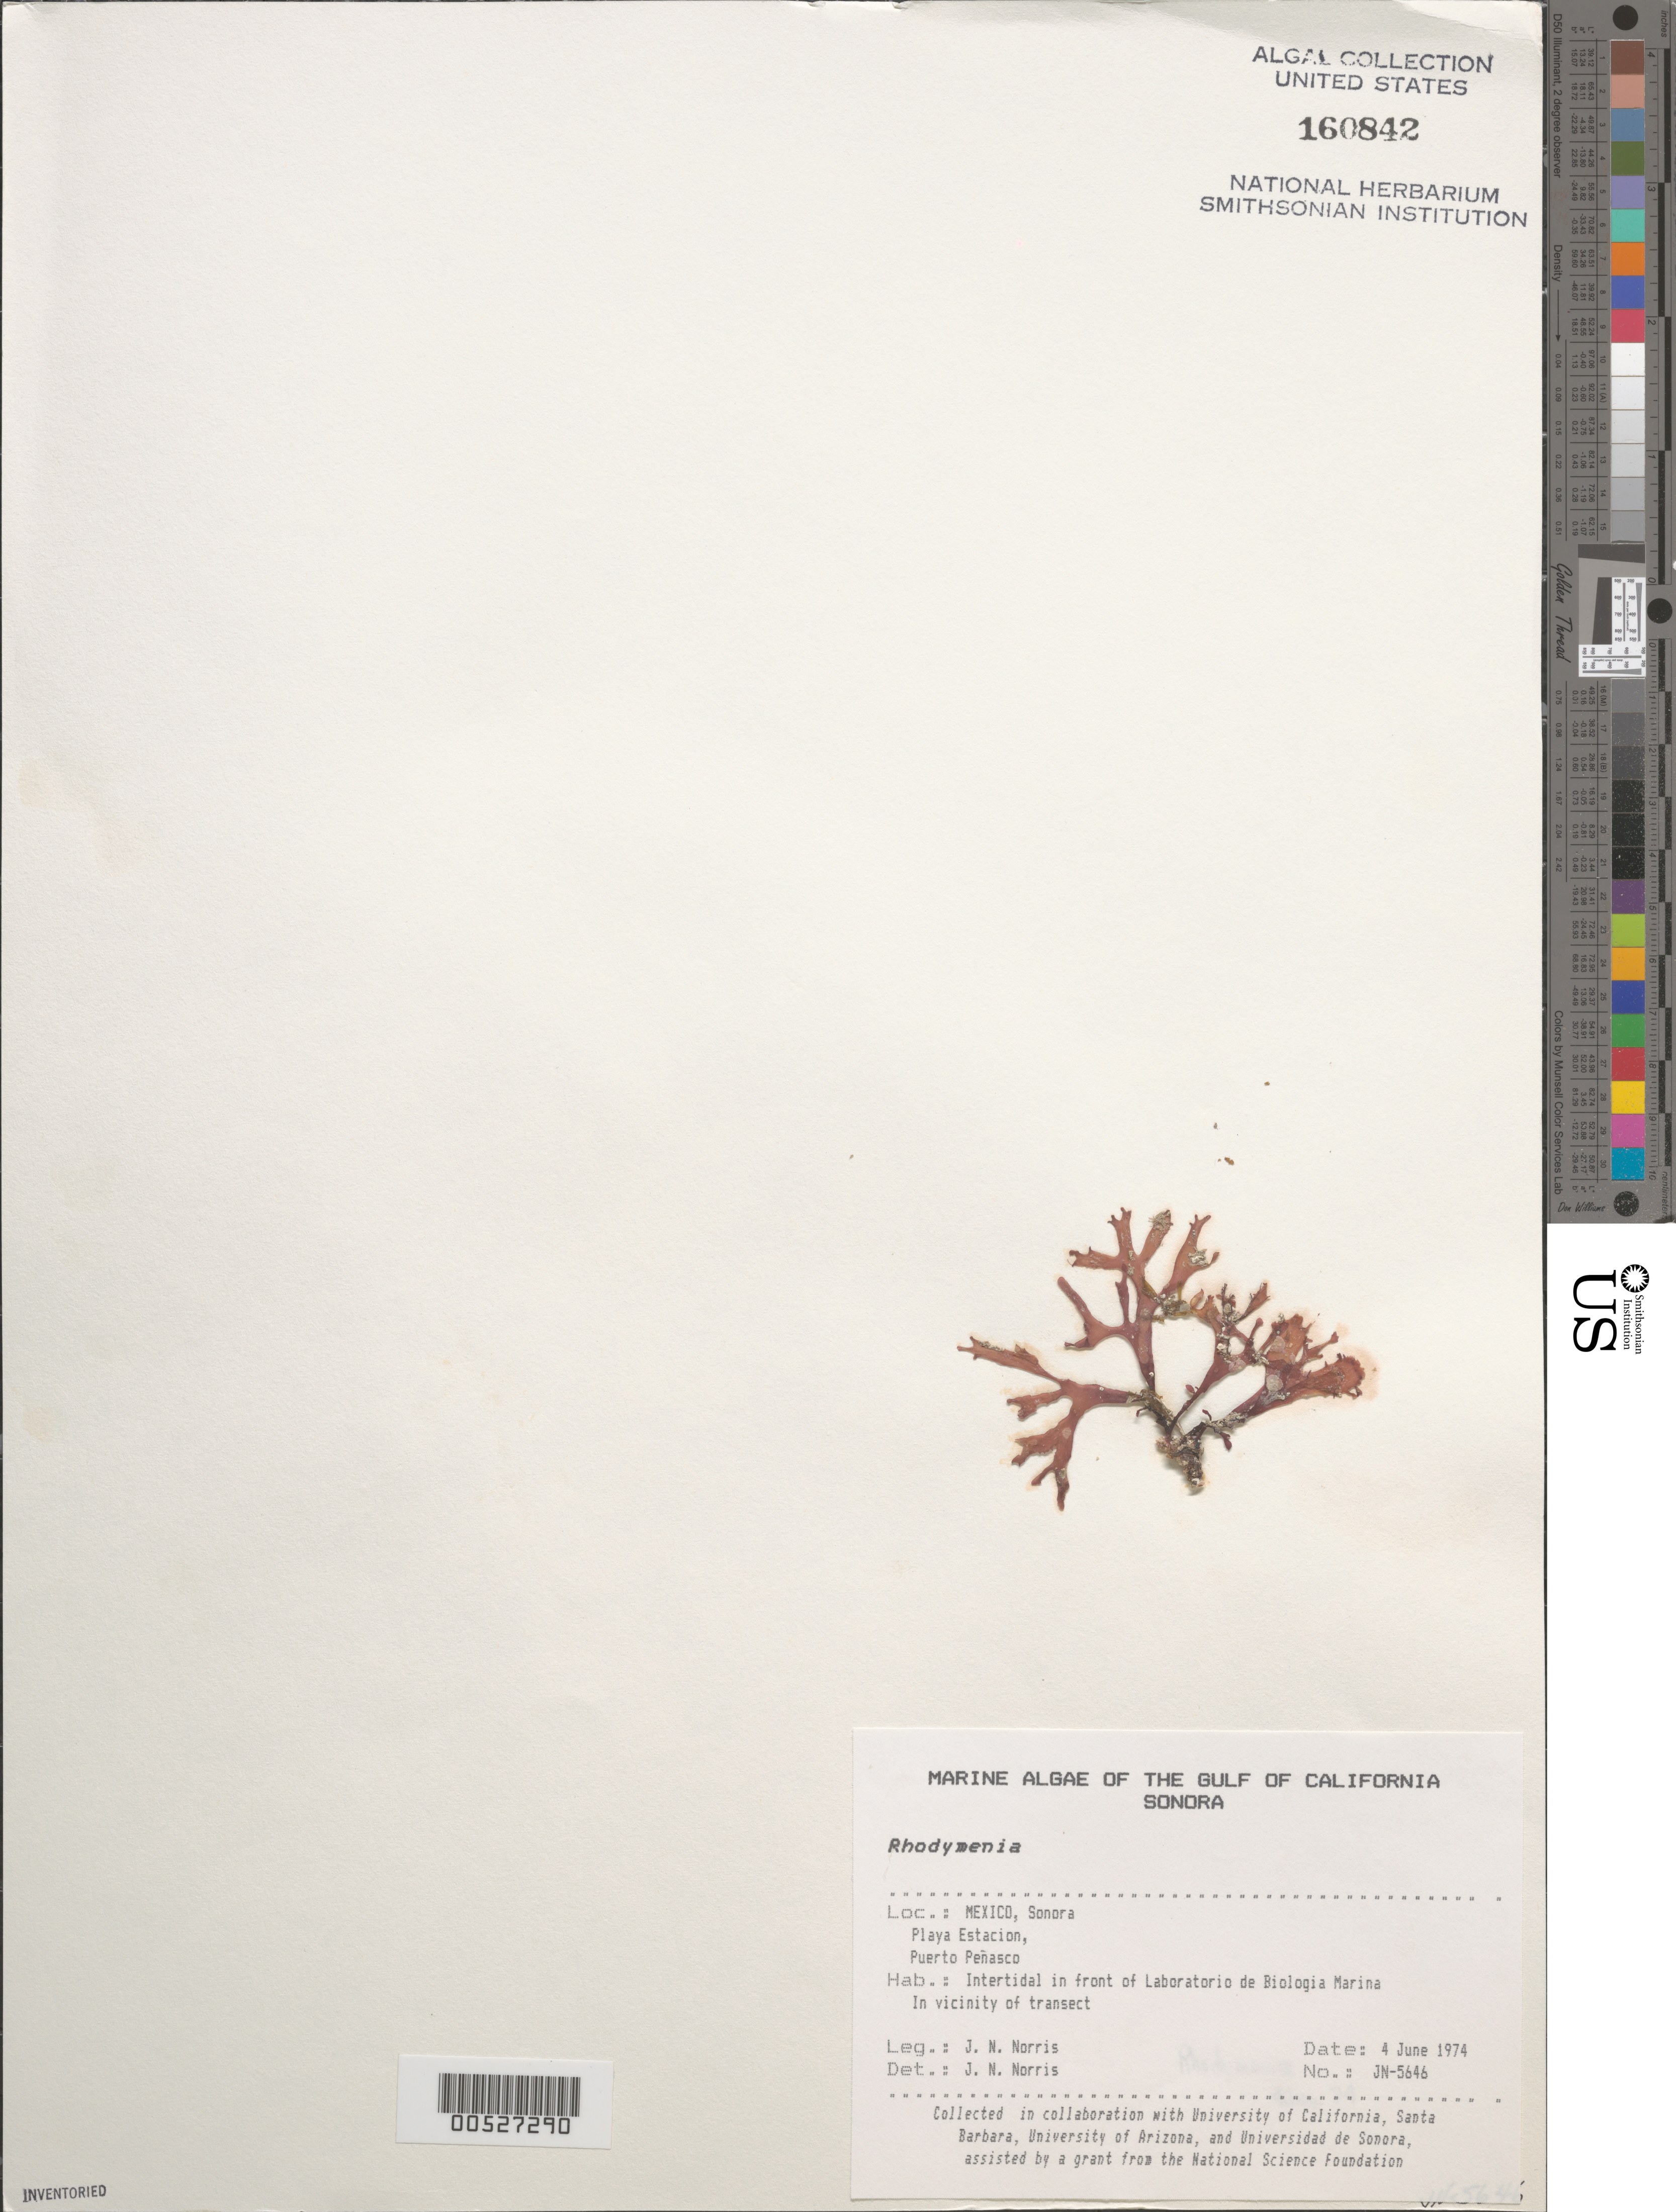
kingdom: Plantae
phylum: Rhodophyta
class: Florideophyceae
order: Rhodymeniales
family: Rhodymeniaceae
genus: Rhodymenia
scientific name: Rhodymenia sp.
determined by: Norris, James N.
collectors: J. N. Norris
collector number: JN-5646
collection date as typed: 04 Jun 1974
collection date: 1974-06-04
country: Mexico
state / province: Sonora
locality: Playa Estacion, Puerto Penasco, Laboratorio de Biologia Marina shore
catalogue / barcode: US 160842